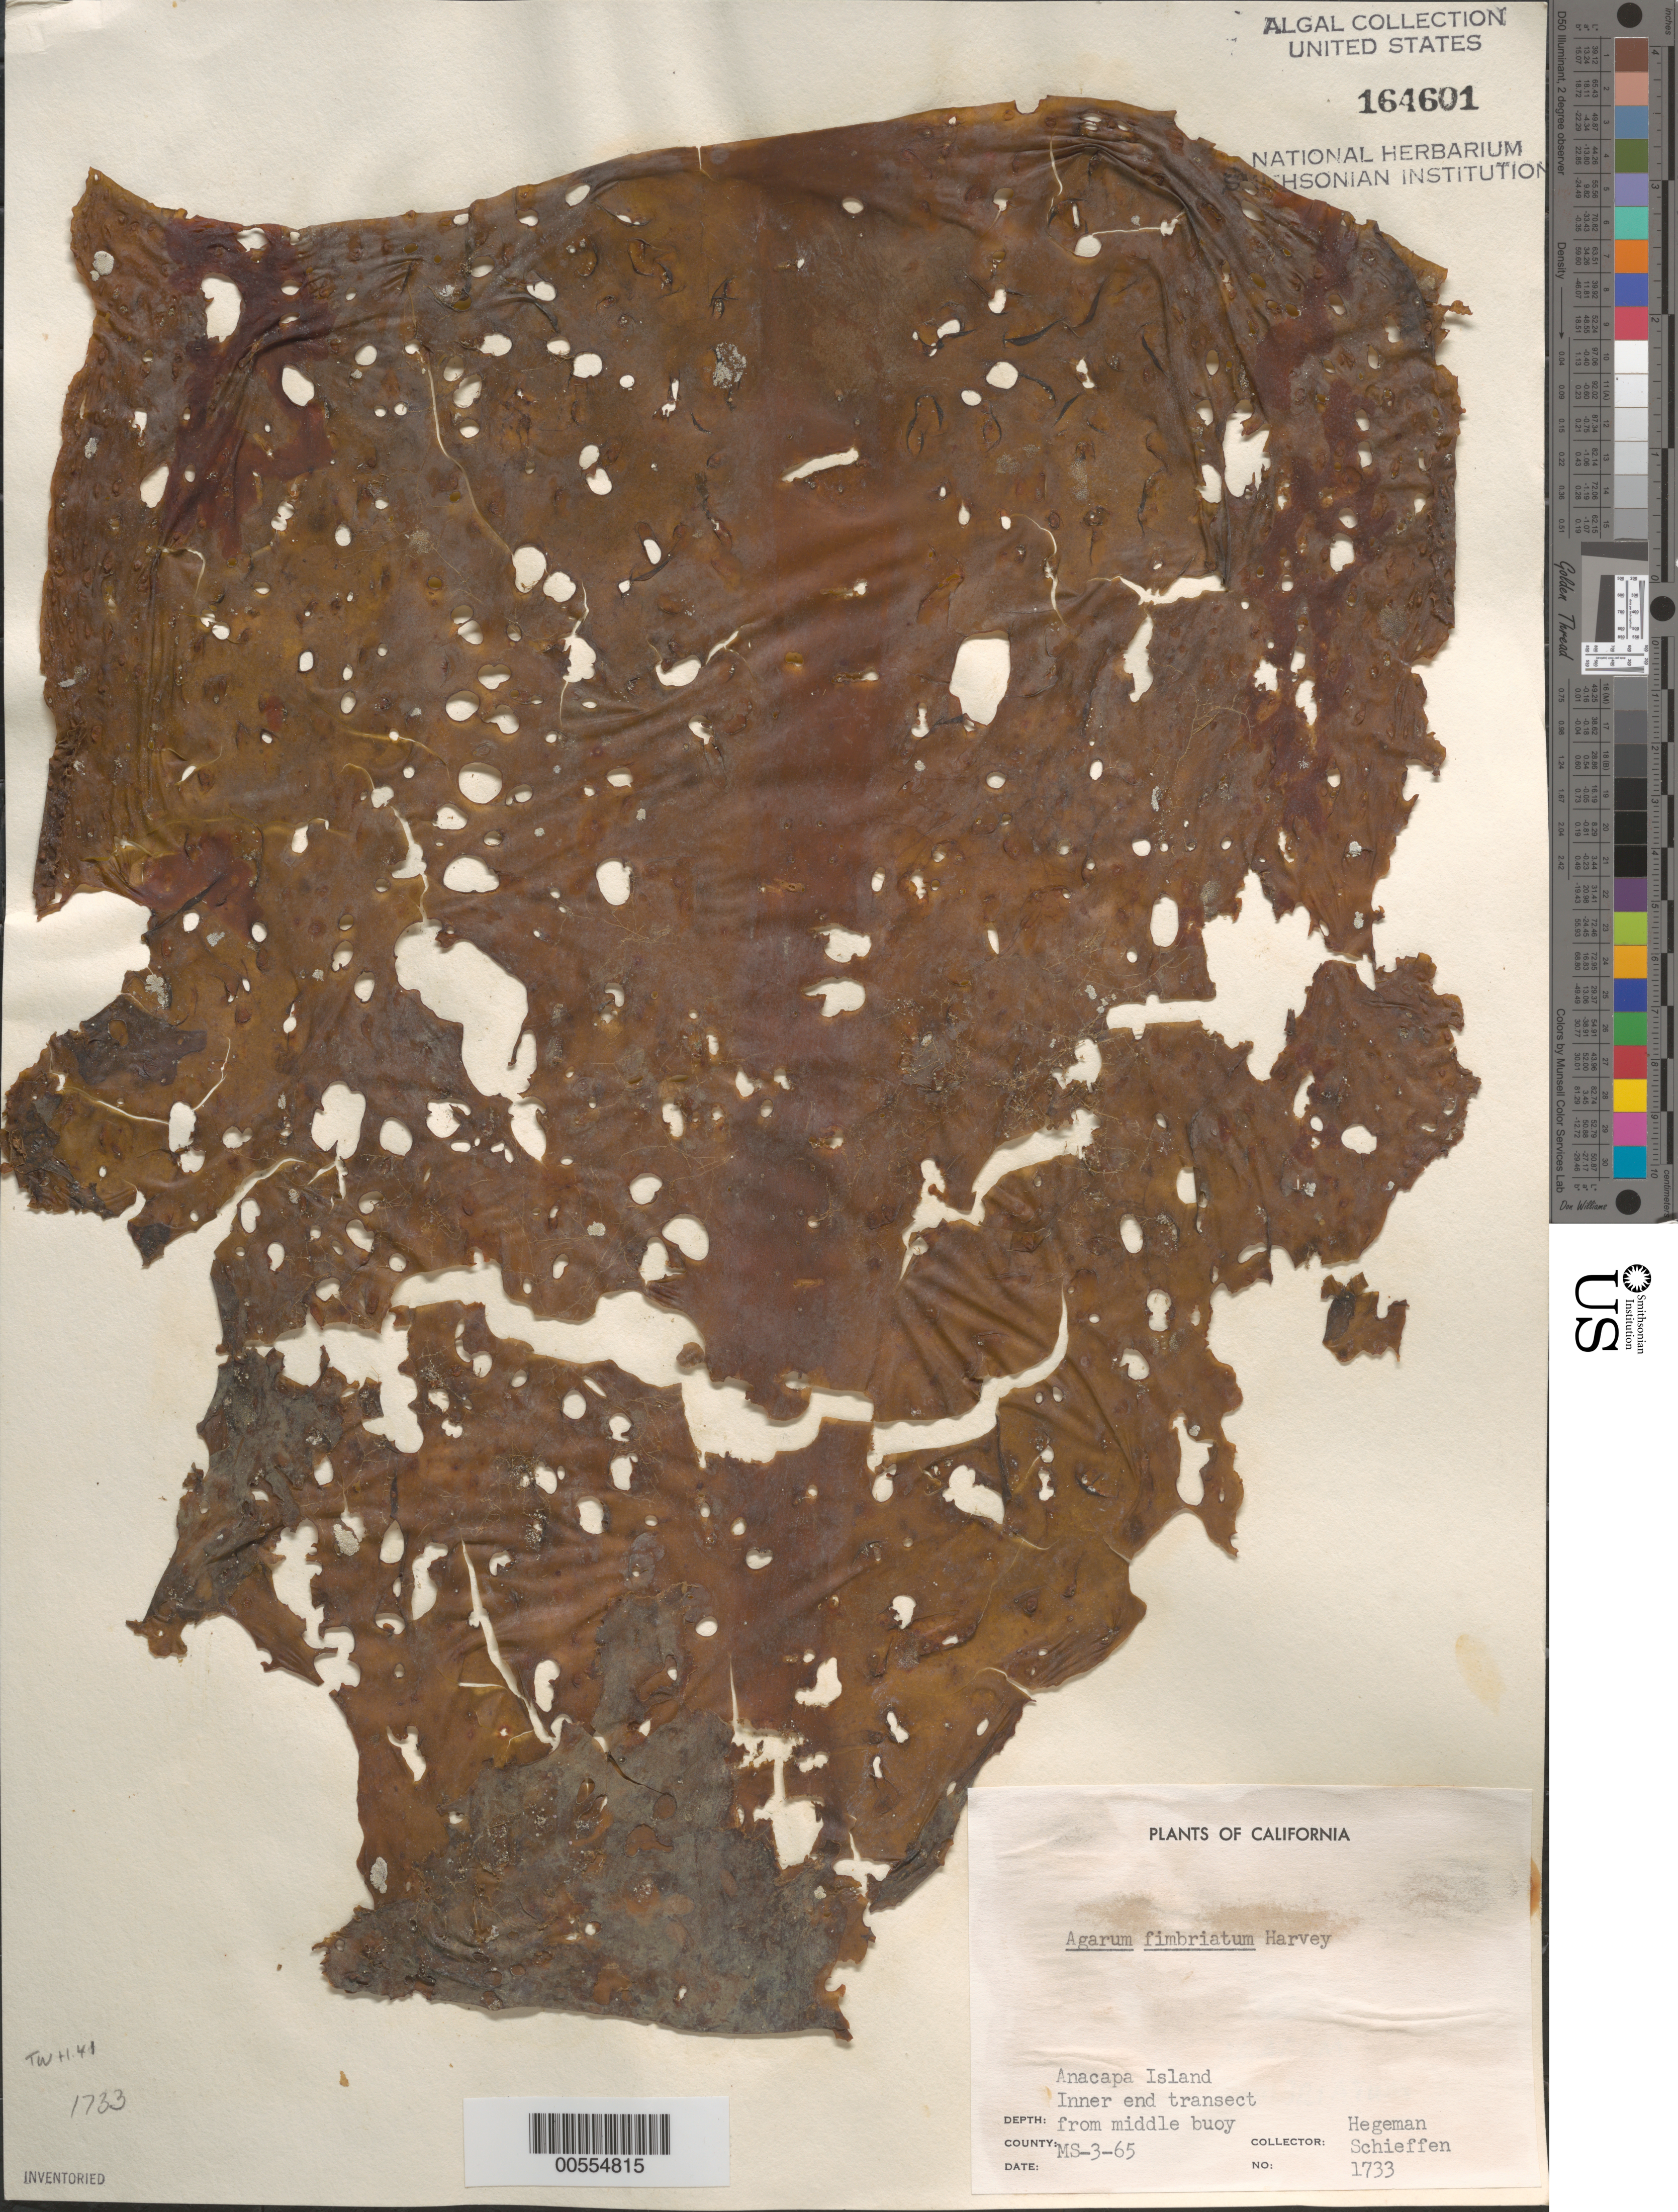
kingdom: Chromista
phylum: Ochrophyta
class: Phaeophyceae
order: Laminariales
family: Agaraceae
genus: Neoagarum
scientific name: Neoagarum fimbriatum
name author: (Harvey) H.Kawai & Hanyuda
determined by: Algae name updating Project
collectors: R. Hegeman & -. Schieffen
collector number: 1733 & MS-3-65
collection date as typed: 1965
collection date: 1965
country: United States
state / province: California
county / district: Ventura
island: Anacapa Island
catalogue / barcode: US 164601